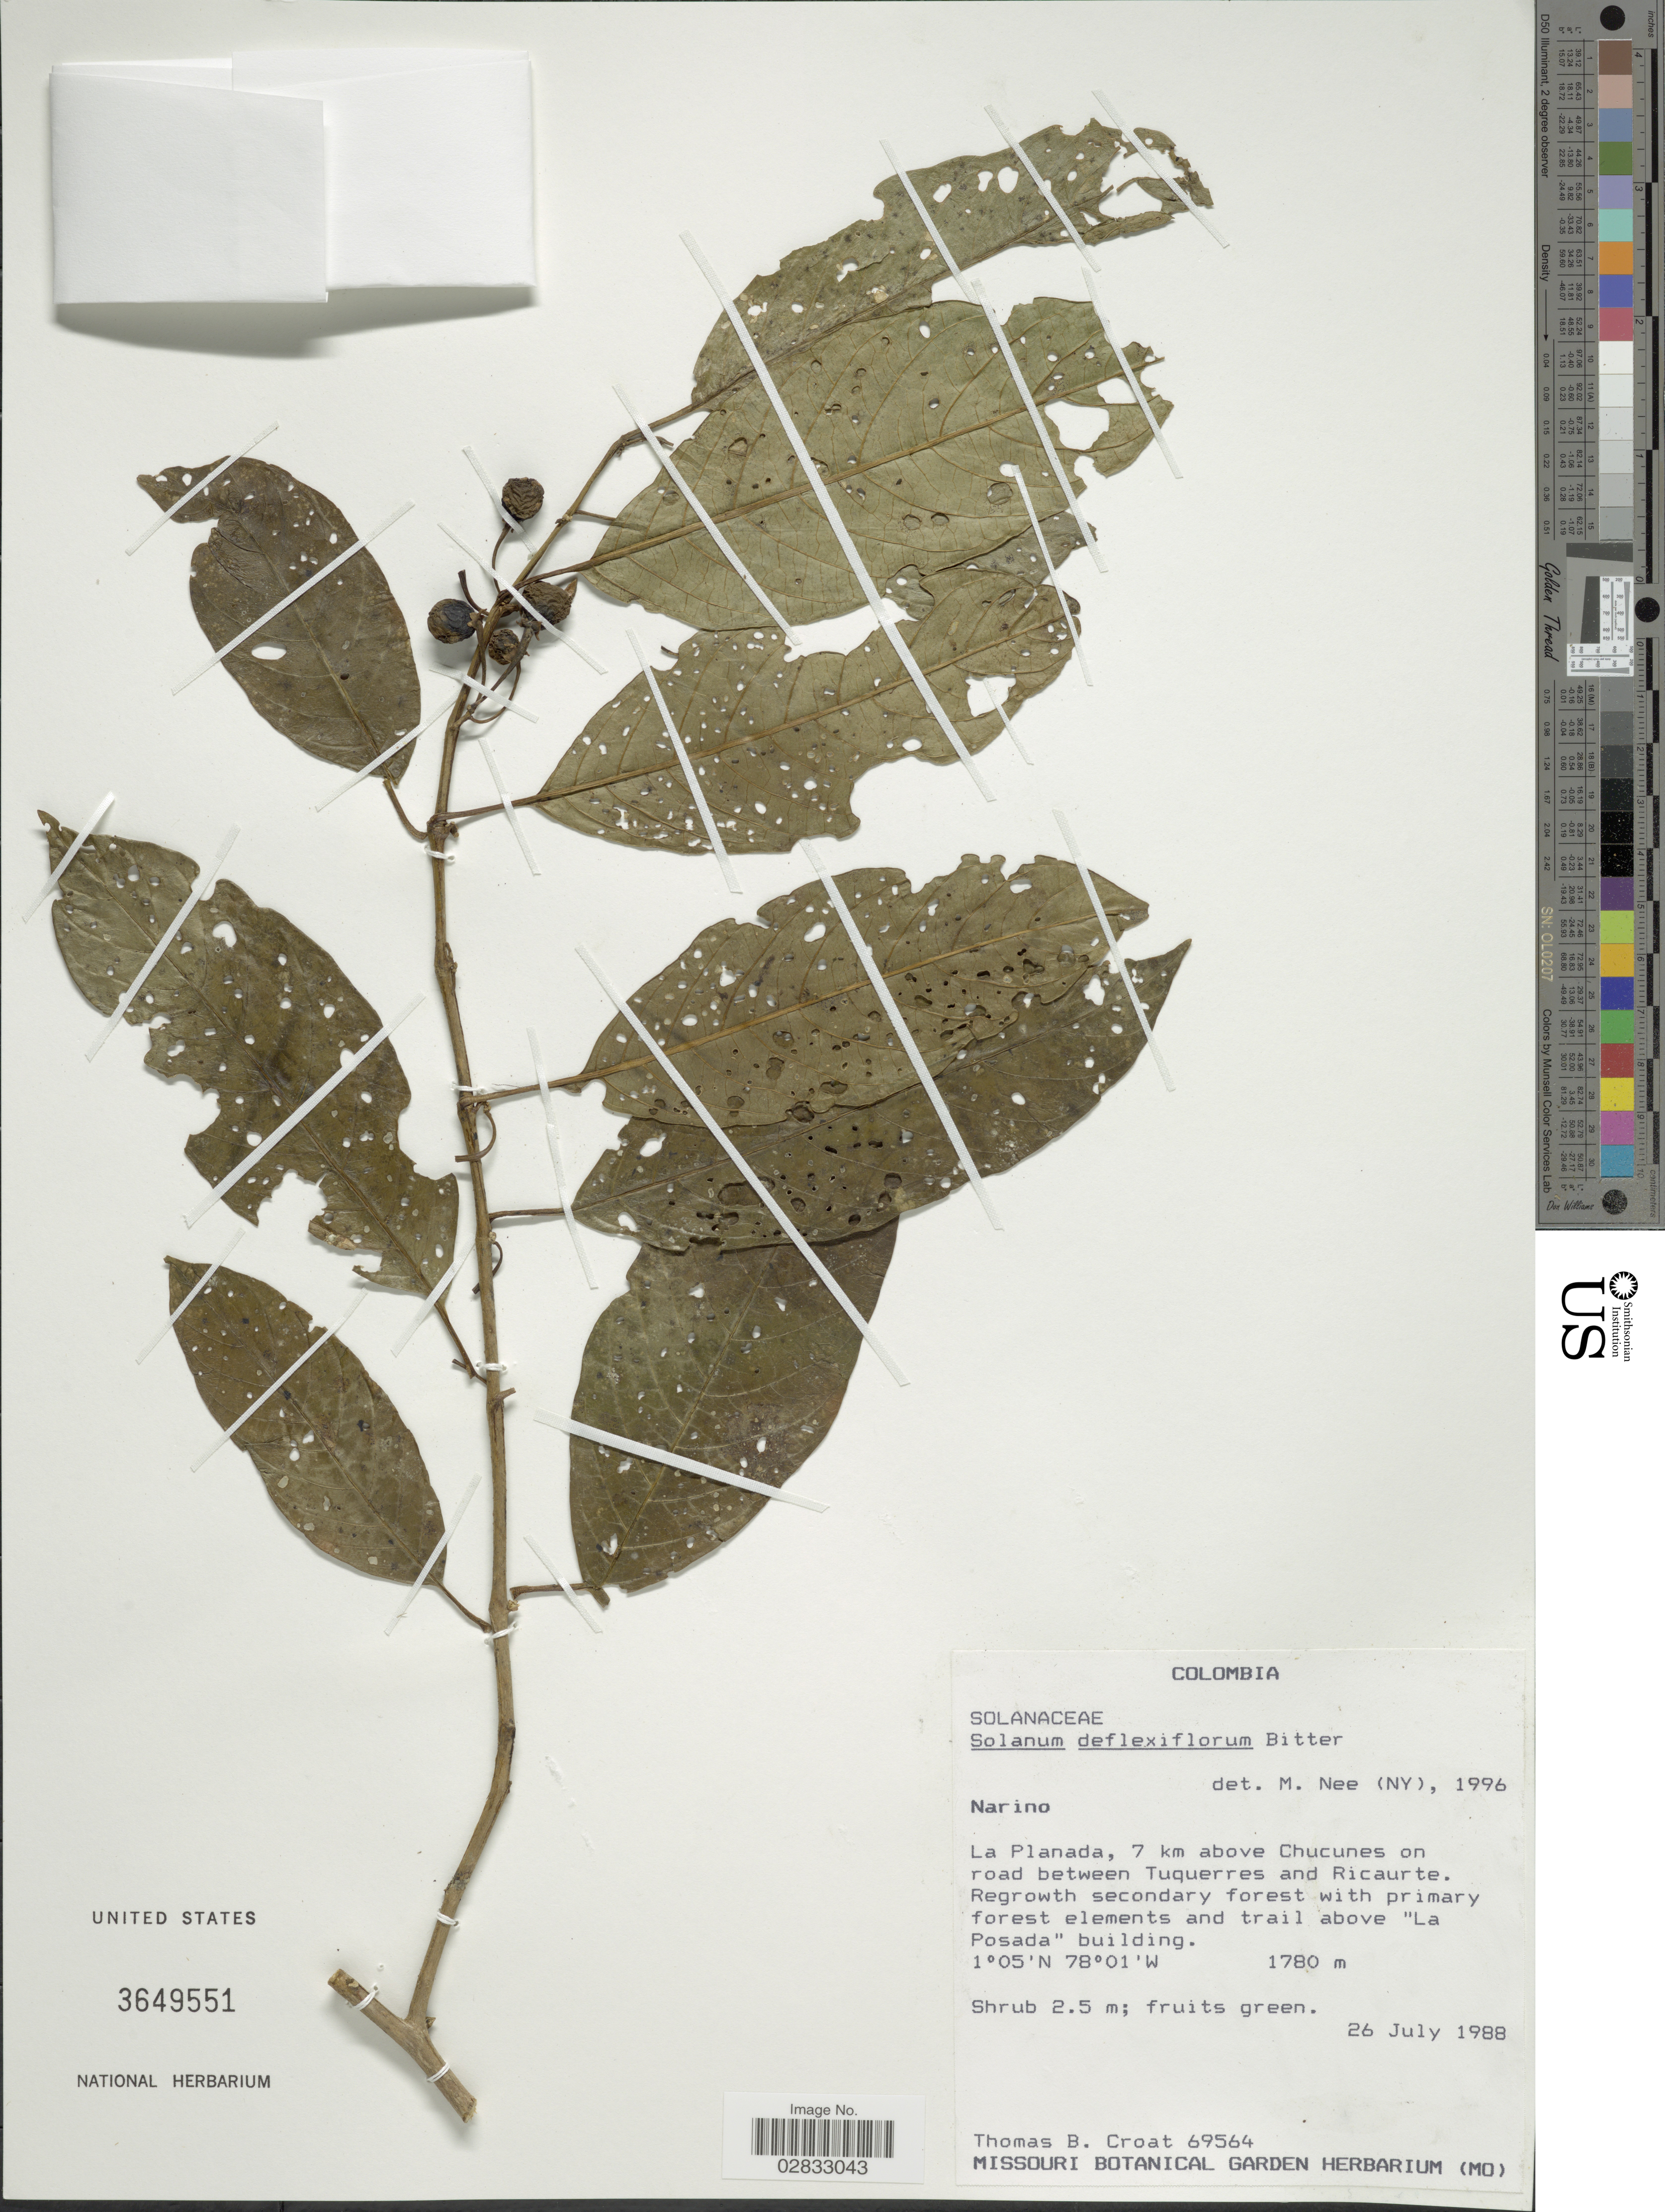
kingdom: Plantae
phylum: Tracheophyta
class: Magnoliopsida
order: Solanales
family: Solanaceae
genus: Solanum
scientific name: Solanum deflexiflorum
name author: Bitter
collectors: T. B. Croat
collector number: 69564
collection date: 1988-07-26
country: Colombia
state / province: Nariño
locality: La Planada, 7 km above Chucunes on road between Tuquerres and Ricaurte. Regrowth secondary forest elemets and trail above "La Posada" building.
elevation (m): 1780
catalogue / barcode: US 3649551